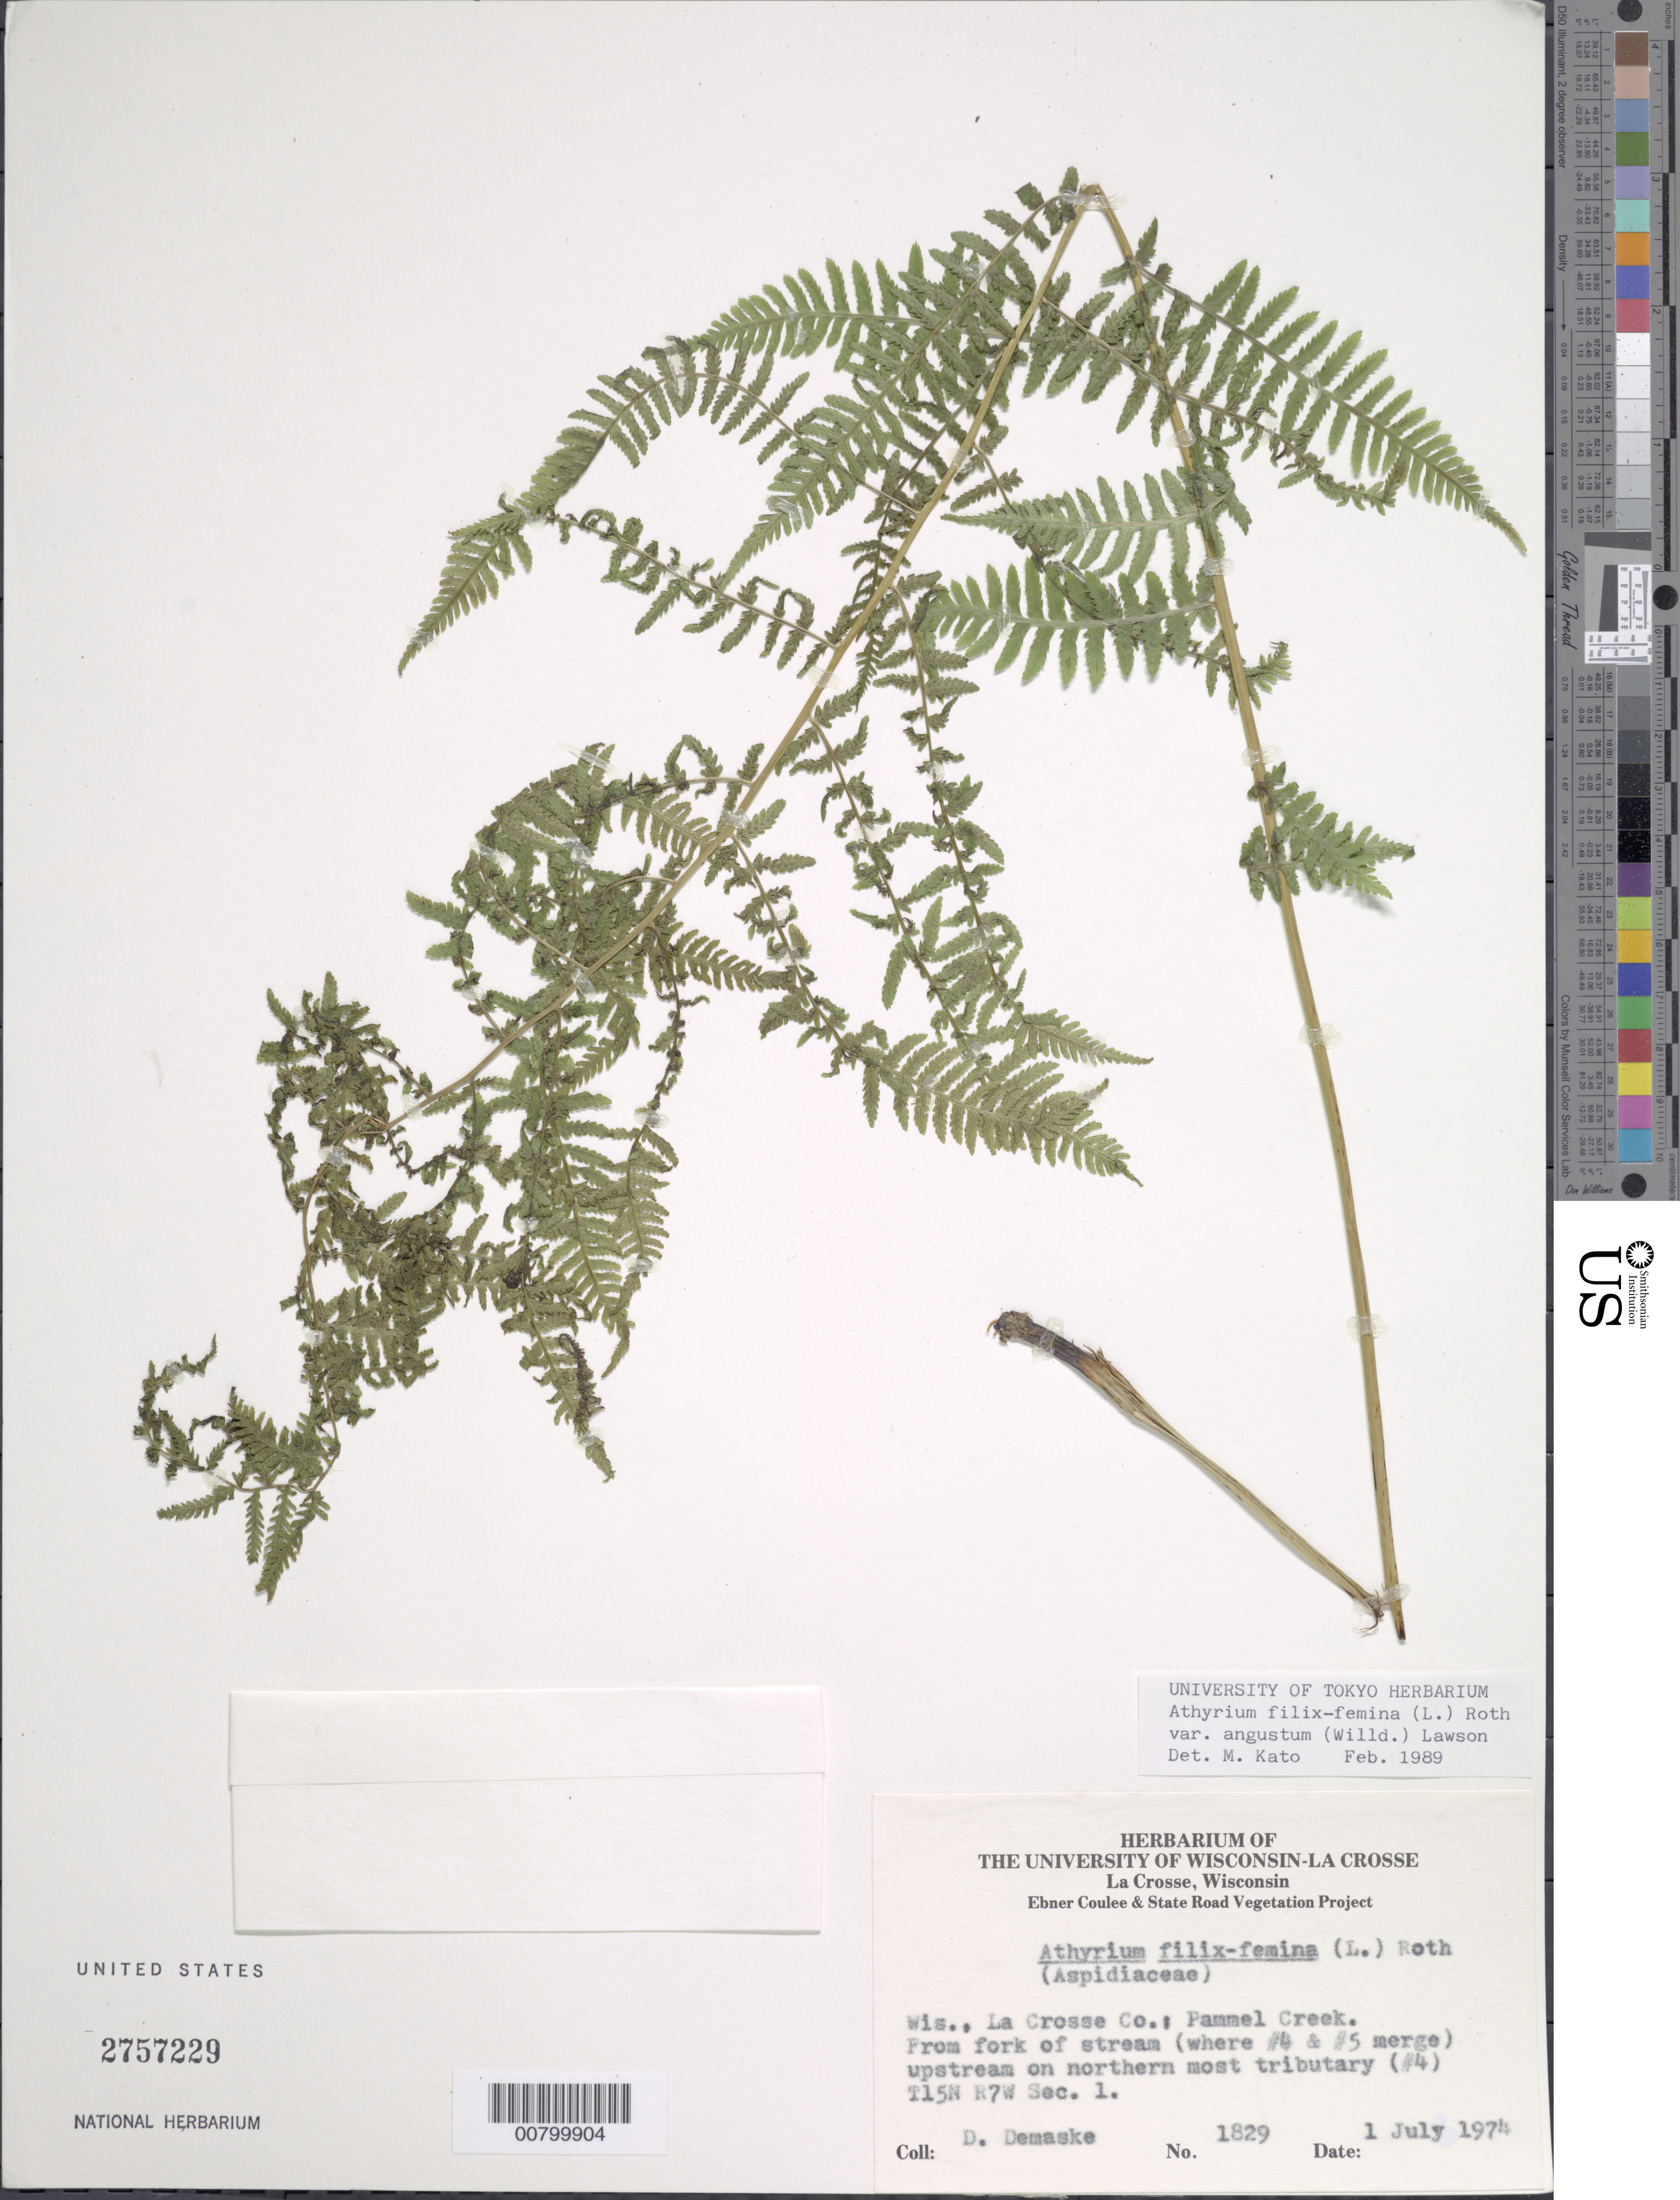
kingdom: Plantae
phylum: Tracheophyta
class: Polypodiopsida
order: Polypodiales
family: Athyriaceae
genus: Athyrium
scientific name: Athyrium filix-femina subsp. angustatum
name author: (Willd.) R.T. Clausen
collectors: D. Demaske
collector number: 1829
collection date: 1974-07-01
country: United States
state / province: Wisconsin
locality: La Crosse Co.; Pammel Creek. From fork of stream (where #4 & #5 merge) upstream on northern most tributary (#4) T15N R7W Sec.1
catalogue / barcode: US 2757229